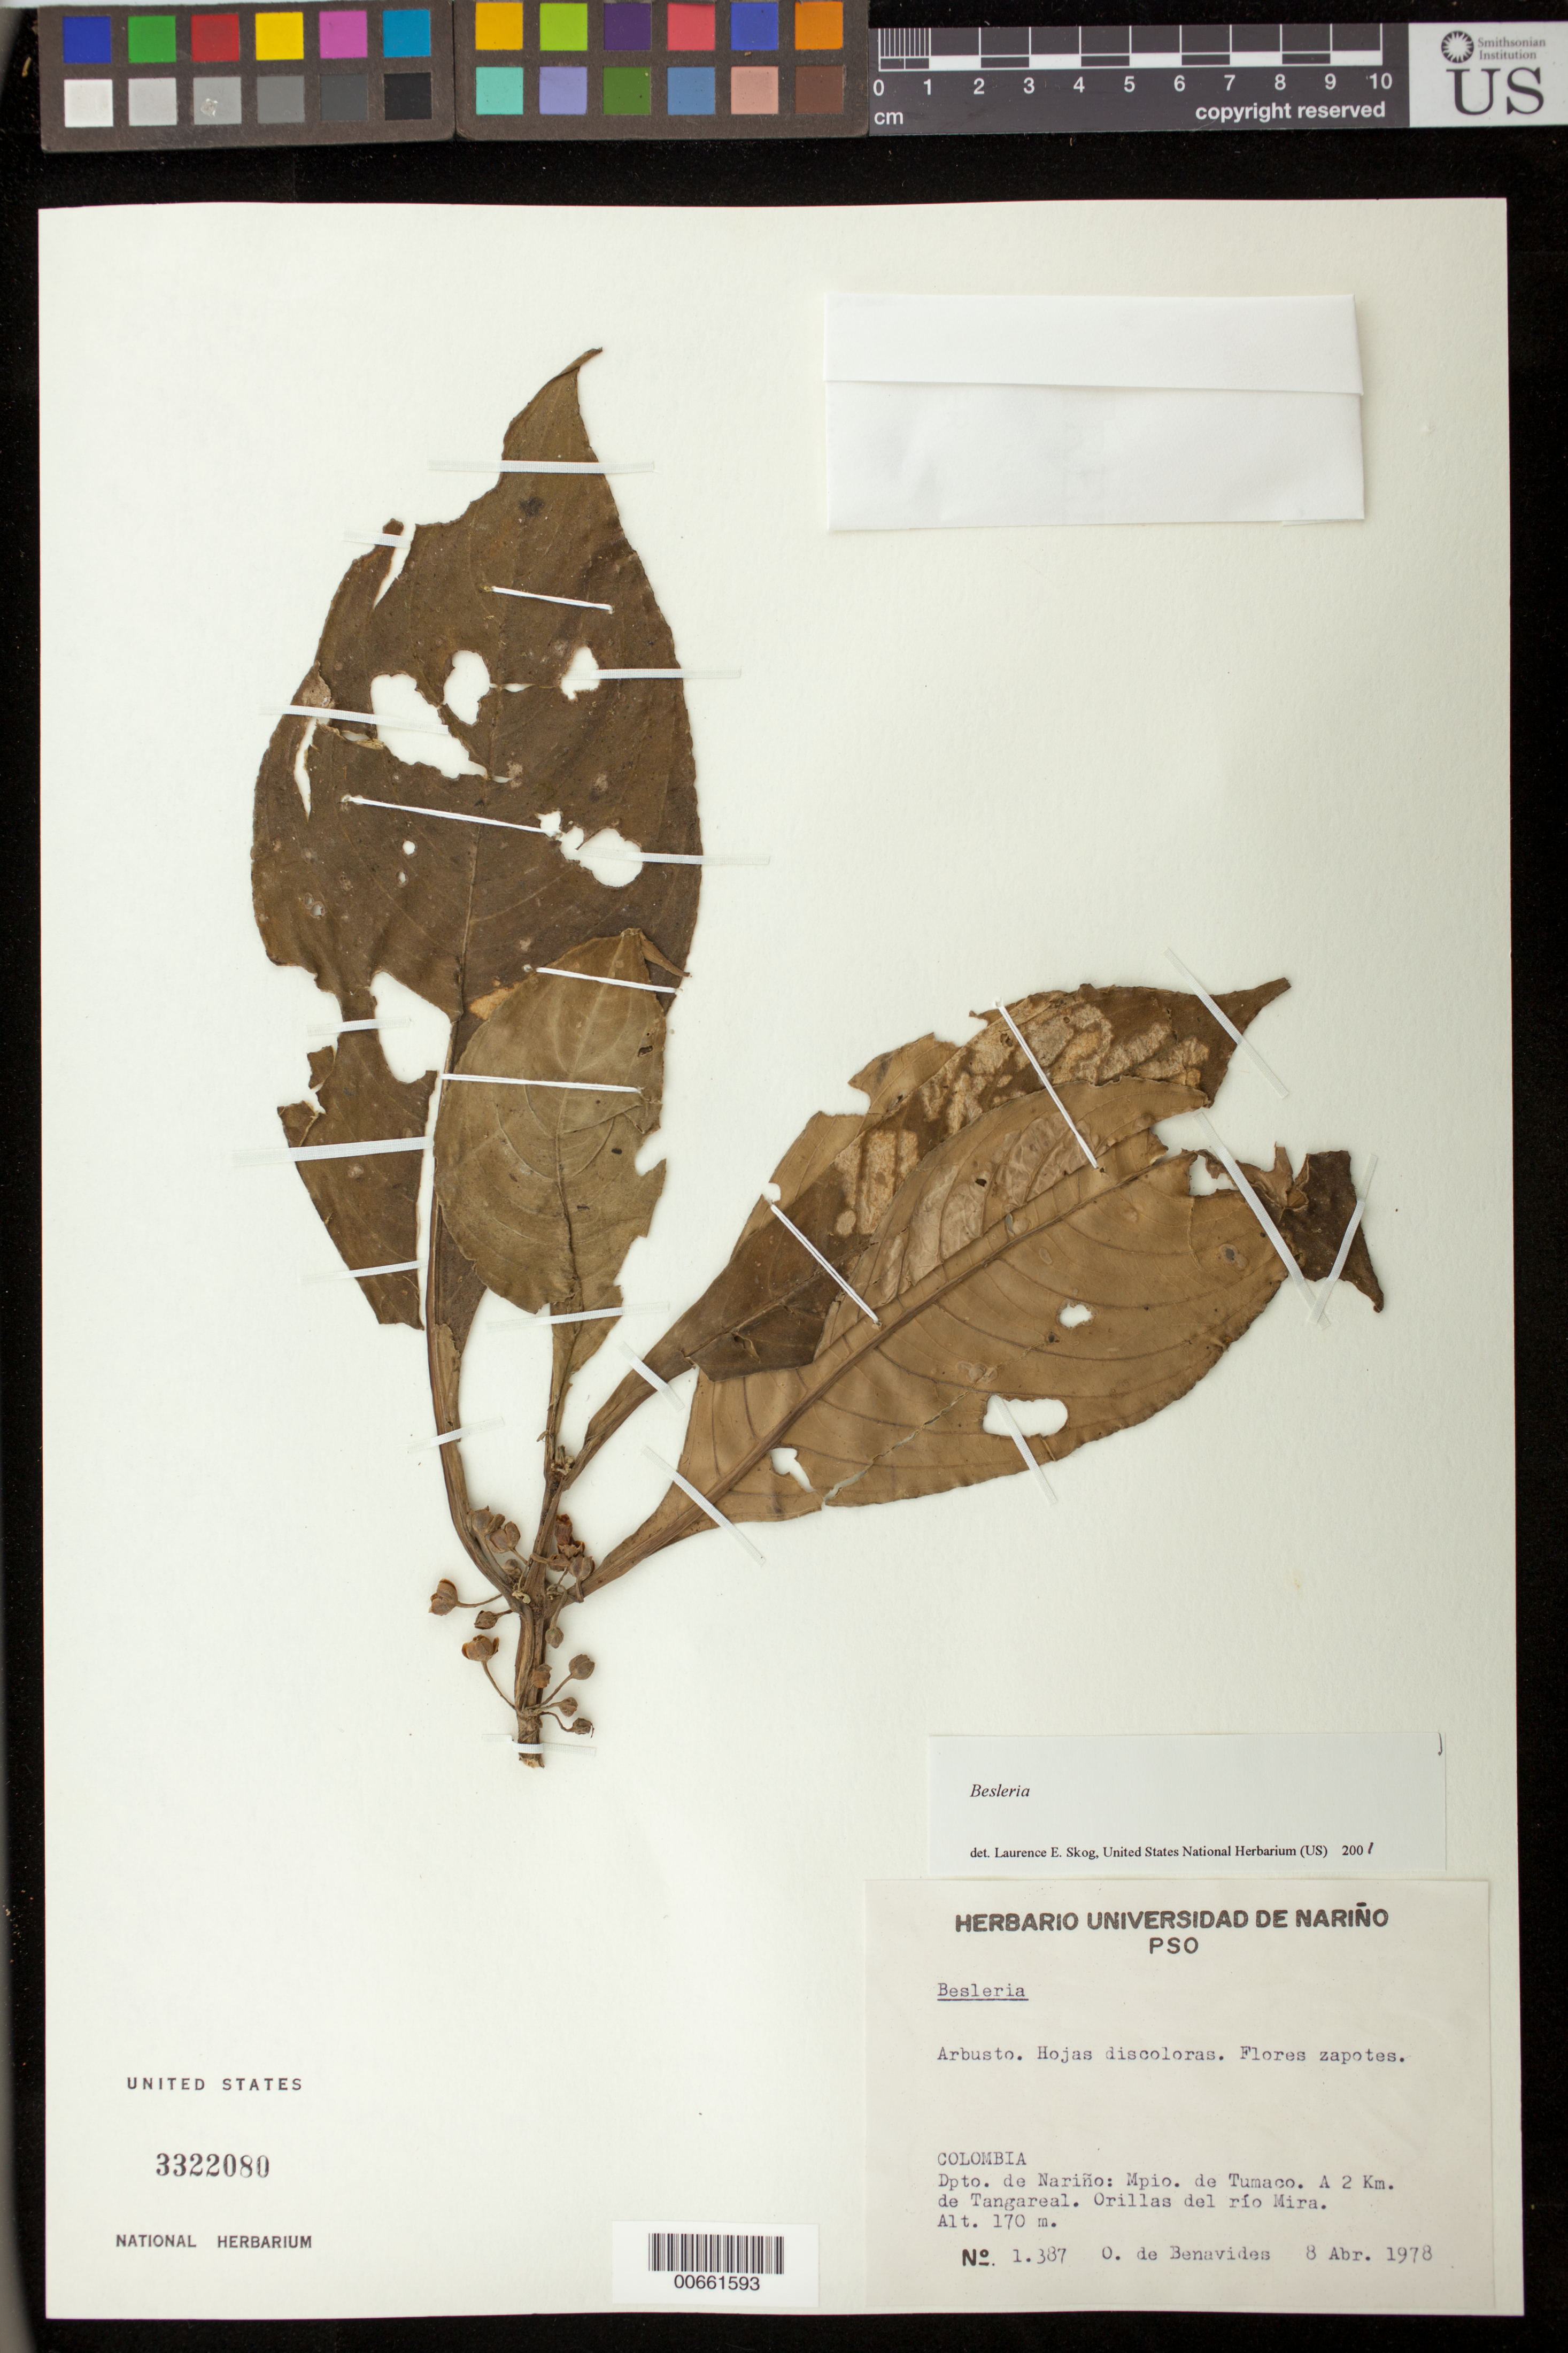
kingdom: Plantae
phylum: Tracheophyta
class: Magnoliopsida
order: Lamiales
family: Gesneriaceae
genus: Besleria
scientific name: Besleria sp.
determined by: Skog, Laurence E.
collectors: Olga S. de Benavides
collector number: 1387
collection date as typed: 08 Apr 1978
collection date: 1978-04-08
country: Colombia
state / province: Nariño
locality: Mpio. de Tumaco, a 2 km de Tangareal, orillas del río Mira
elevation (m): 170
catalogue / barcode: US 3322080